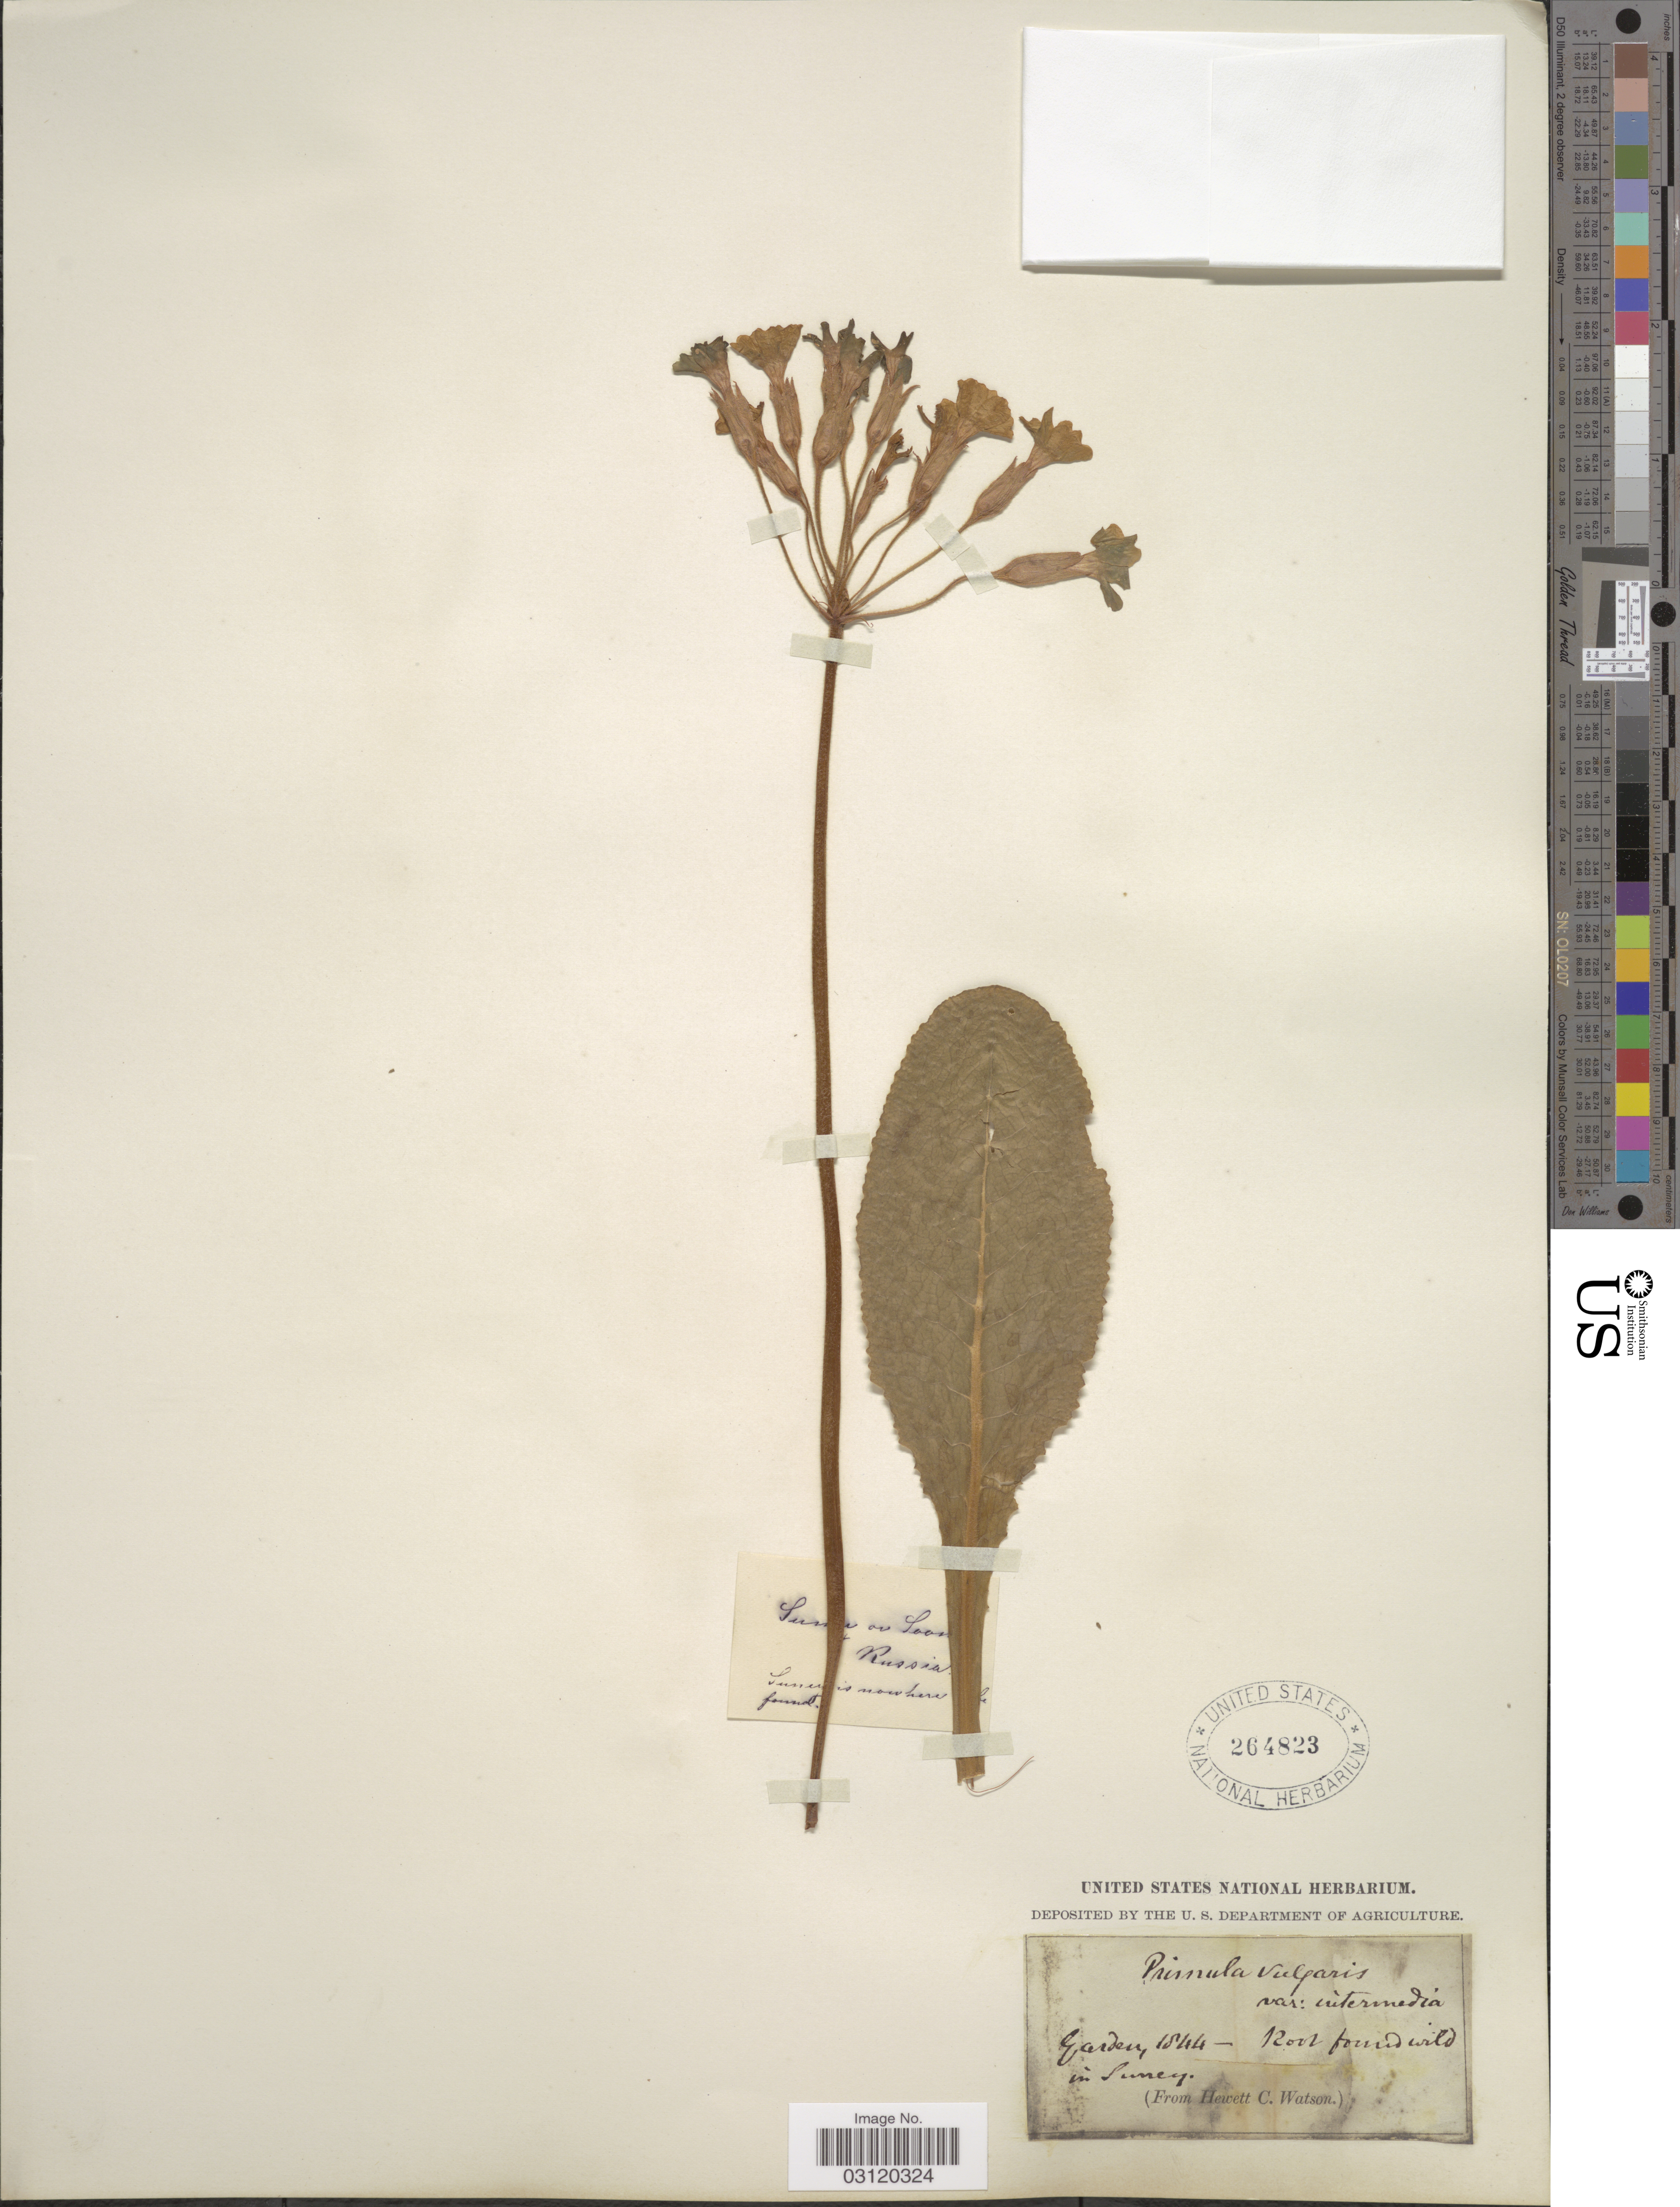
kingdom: Plantae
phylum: Tracheophyta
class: Magnoliopsida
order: Ericales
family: Primulaceae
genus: Primula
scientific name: Primula vulgaris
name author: Huds.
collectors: ex herb. United States National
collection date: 1844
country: United Kingdom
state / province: England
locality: Root found wild in Surrey.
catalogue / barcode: US 264823